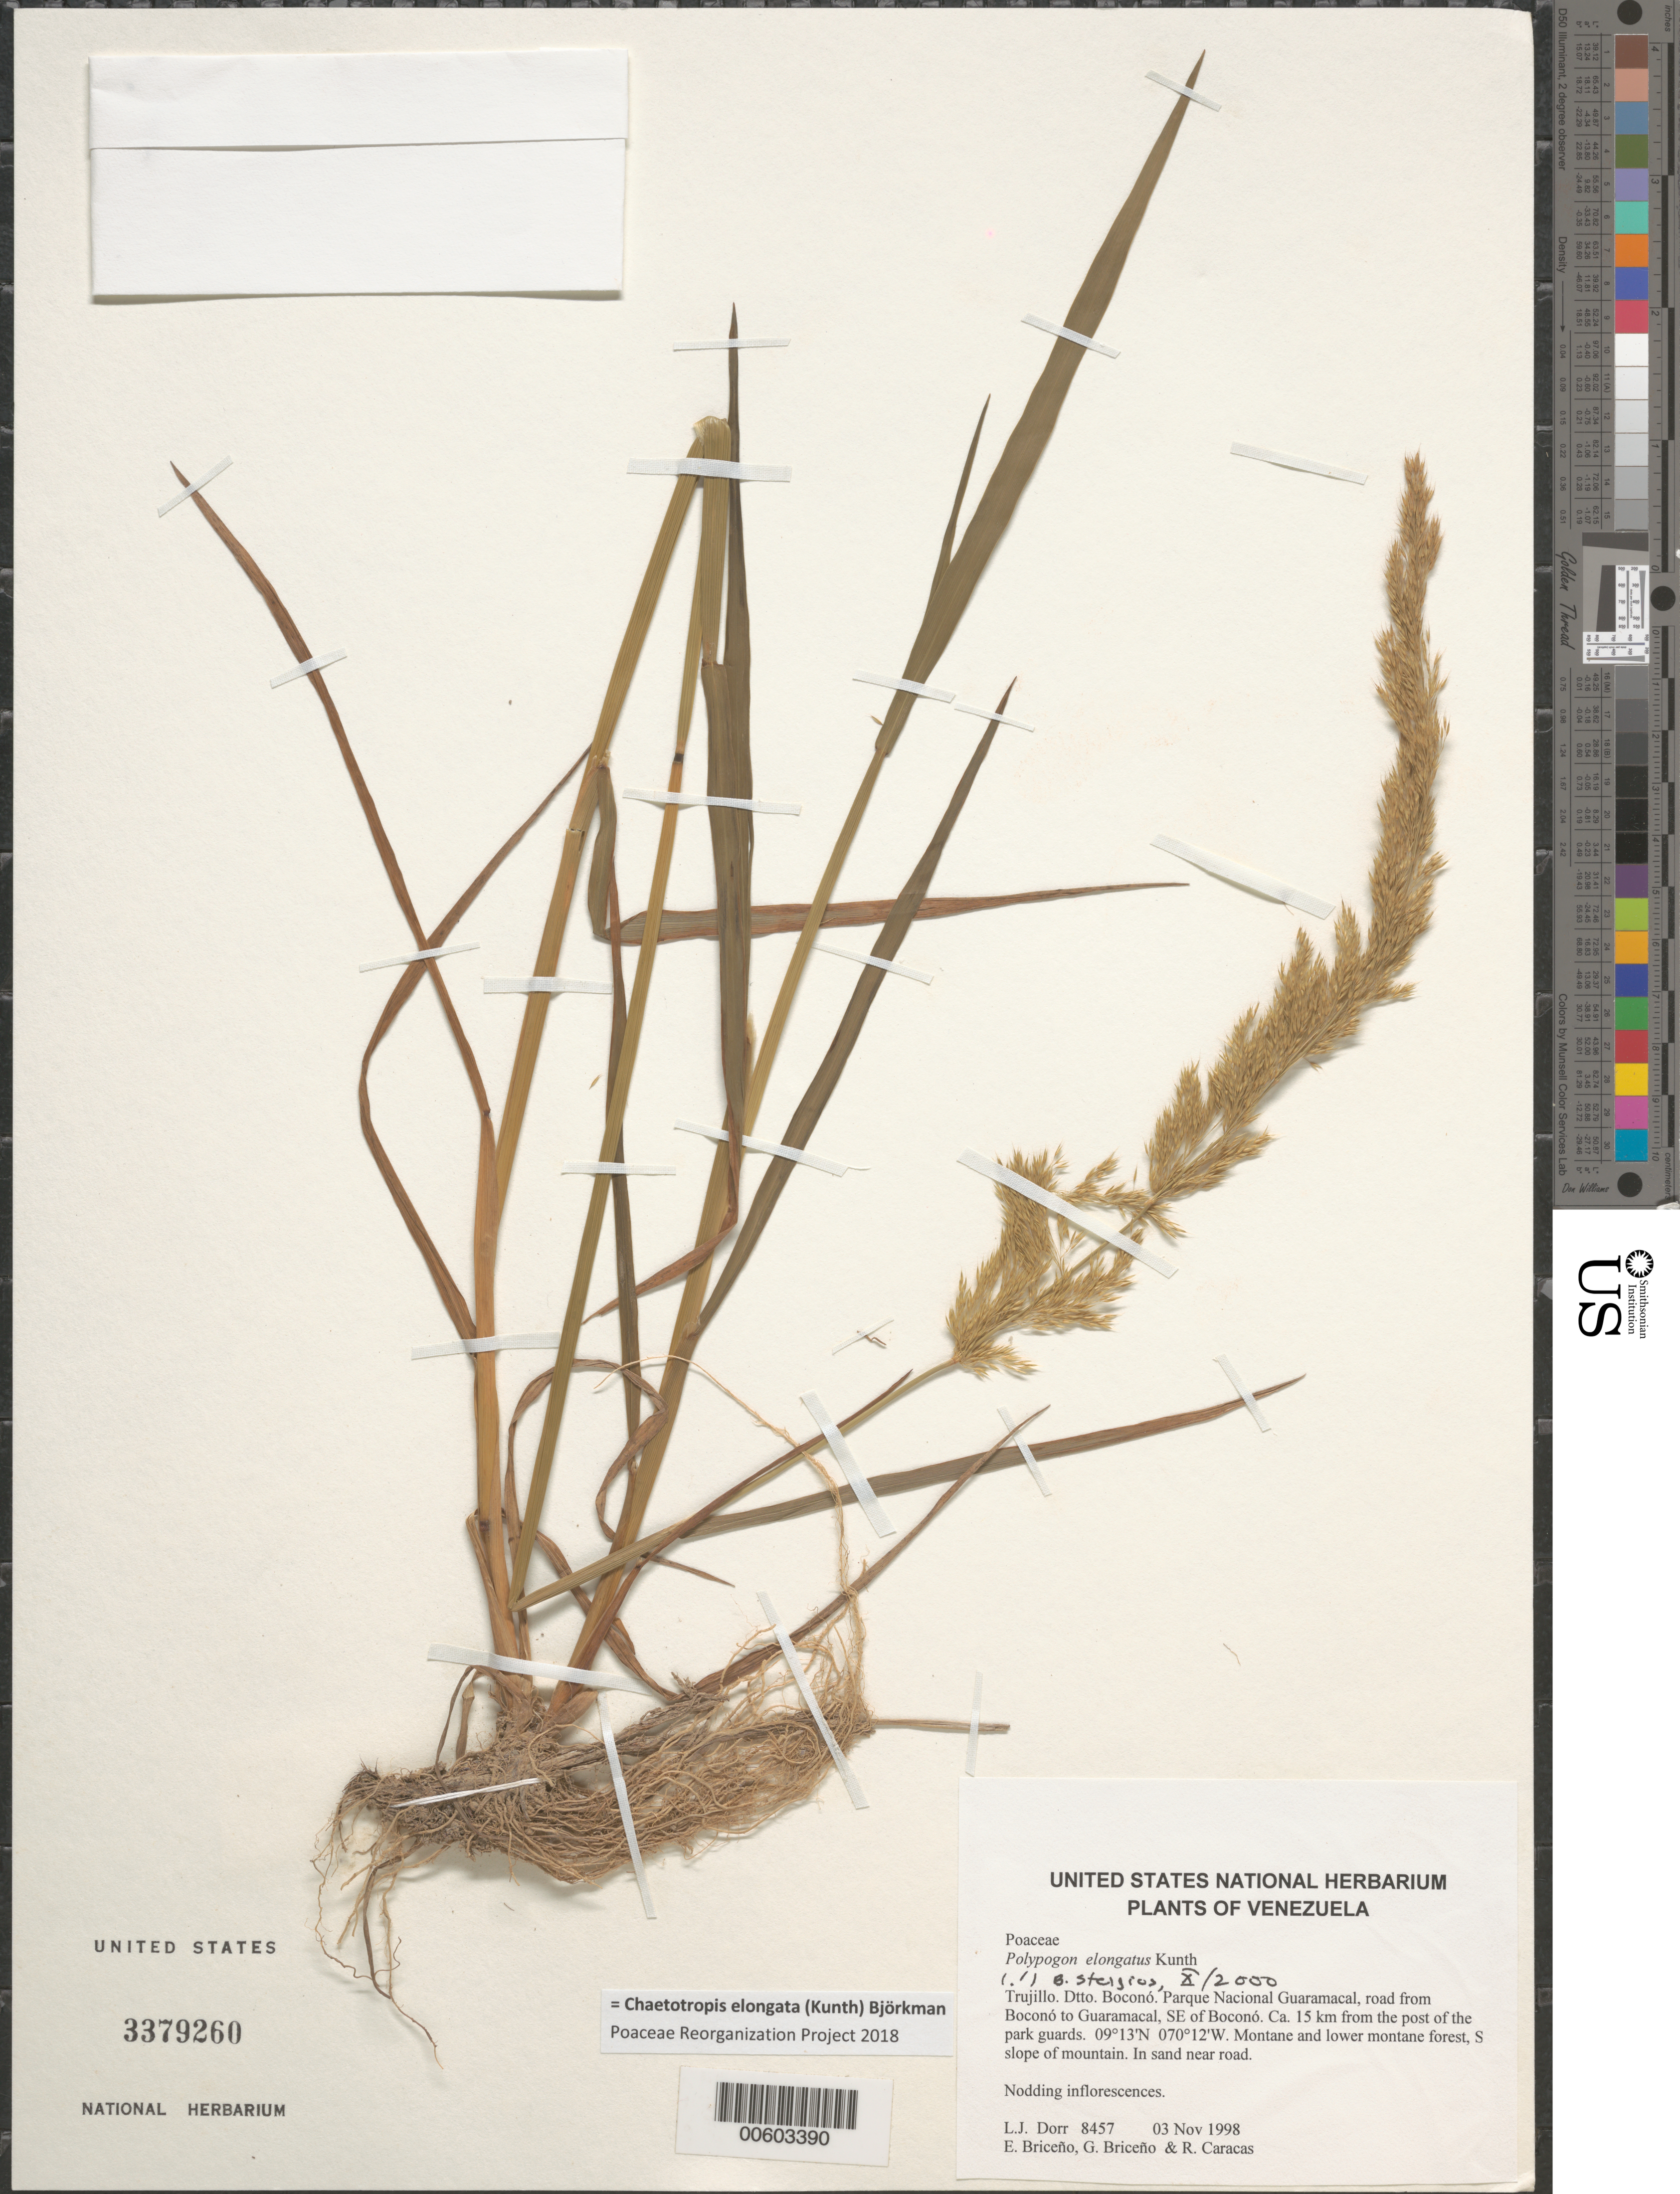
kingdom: Plantae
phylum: Tracheophyta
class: Liliopsida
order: Poales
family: Poaceae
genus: Chaetotropis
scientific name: Chaetotropis elongata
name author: (Kunth) Björkman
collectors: L. J. Dorr, E. Briceño, G. Briceño & R. Caracas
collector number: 8457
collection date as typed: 03 Nov 1998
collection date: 1998-11-03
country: Venezuela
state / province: Trujillo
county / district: Boconó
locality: Parque Nacional Guaramacal, road from Boconó to Guaramacal, SE of Boconó, ca. 15 km from the post of the park guards.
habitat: Montane and lower montane forest, S slope of mountain. In sand near road.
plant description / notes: AAU, C, CAS, CTES, F, ISC, K, MO, NY, PORT, US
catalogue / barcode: US 3379260